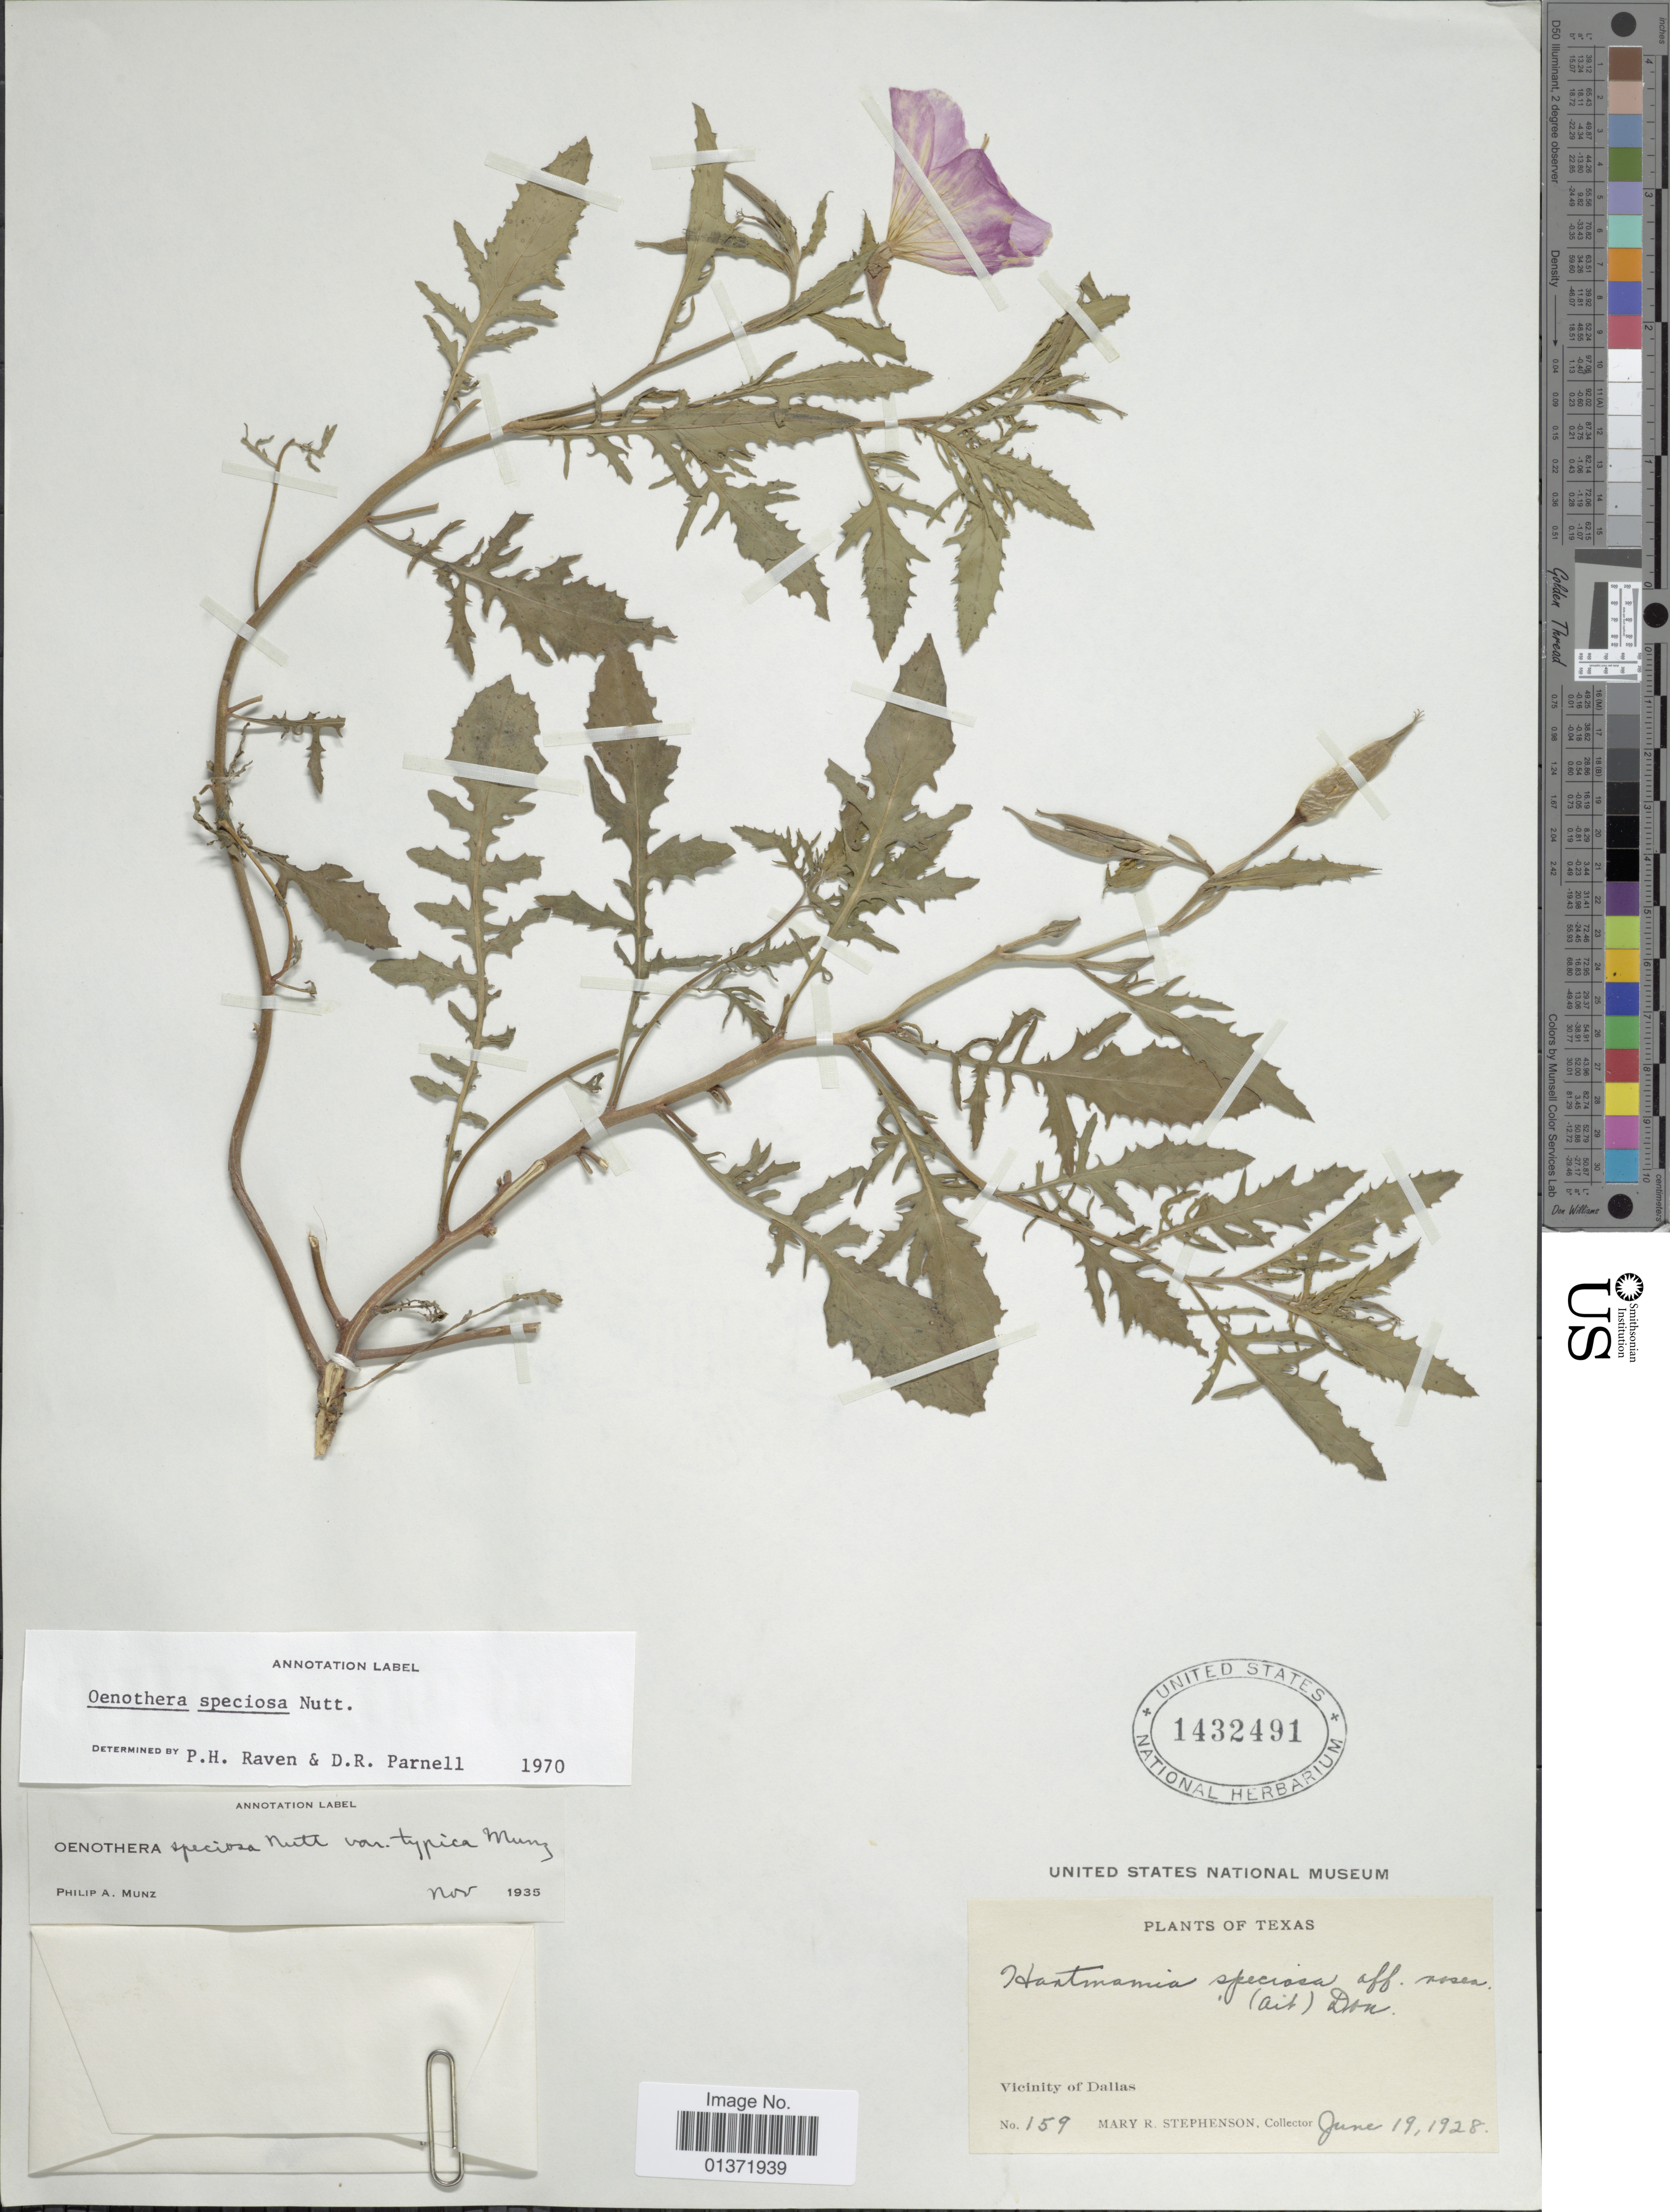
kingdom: Plantae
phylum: Tracheophyta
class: Magnoliopsida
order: Myrtales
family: Onagraceae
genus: Oenothera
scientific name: Oenothera speciosa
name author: Nutt.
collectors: M. Stephenson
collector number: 159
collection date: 1928-06-19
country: United States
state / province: Texas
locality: Vicinity of Dallas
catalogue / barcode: US 1432491